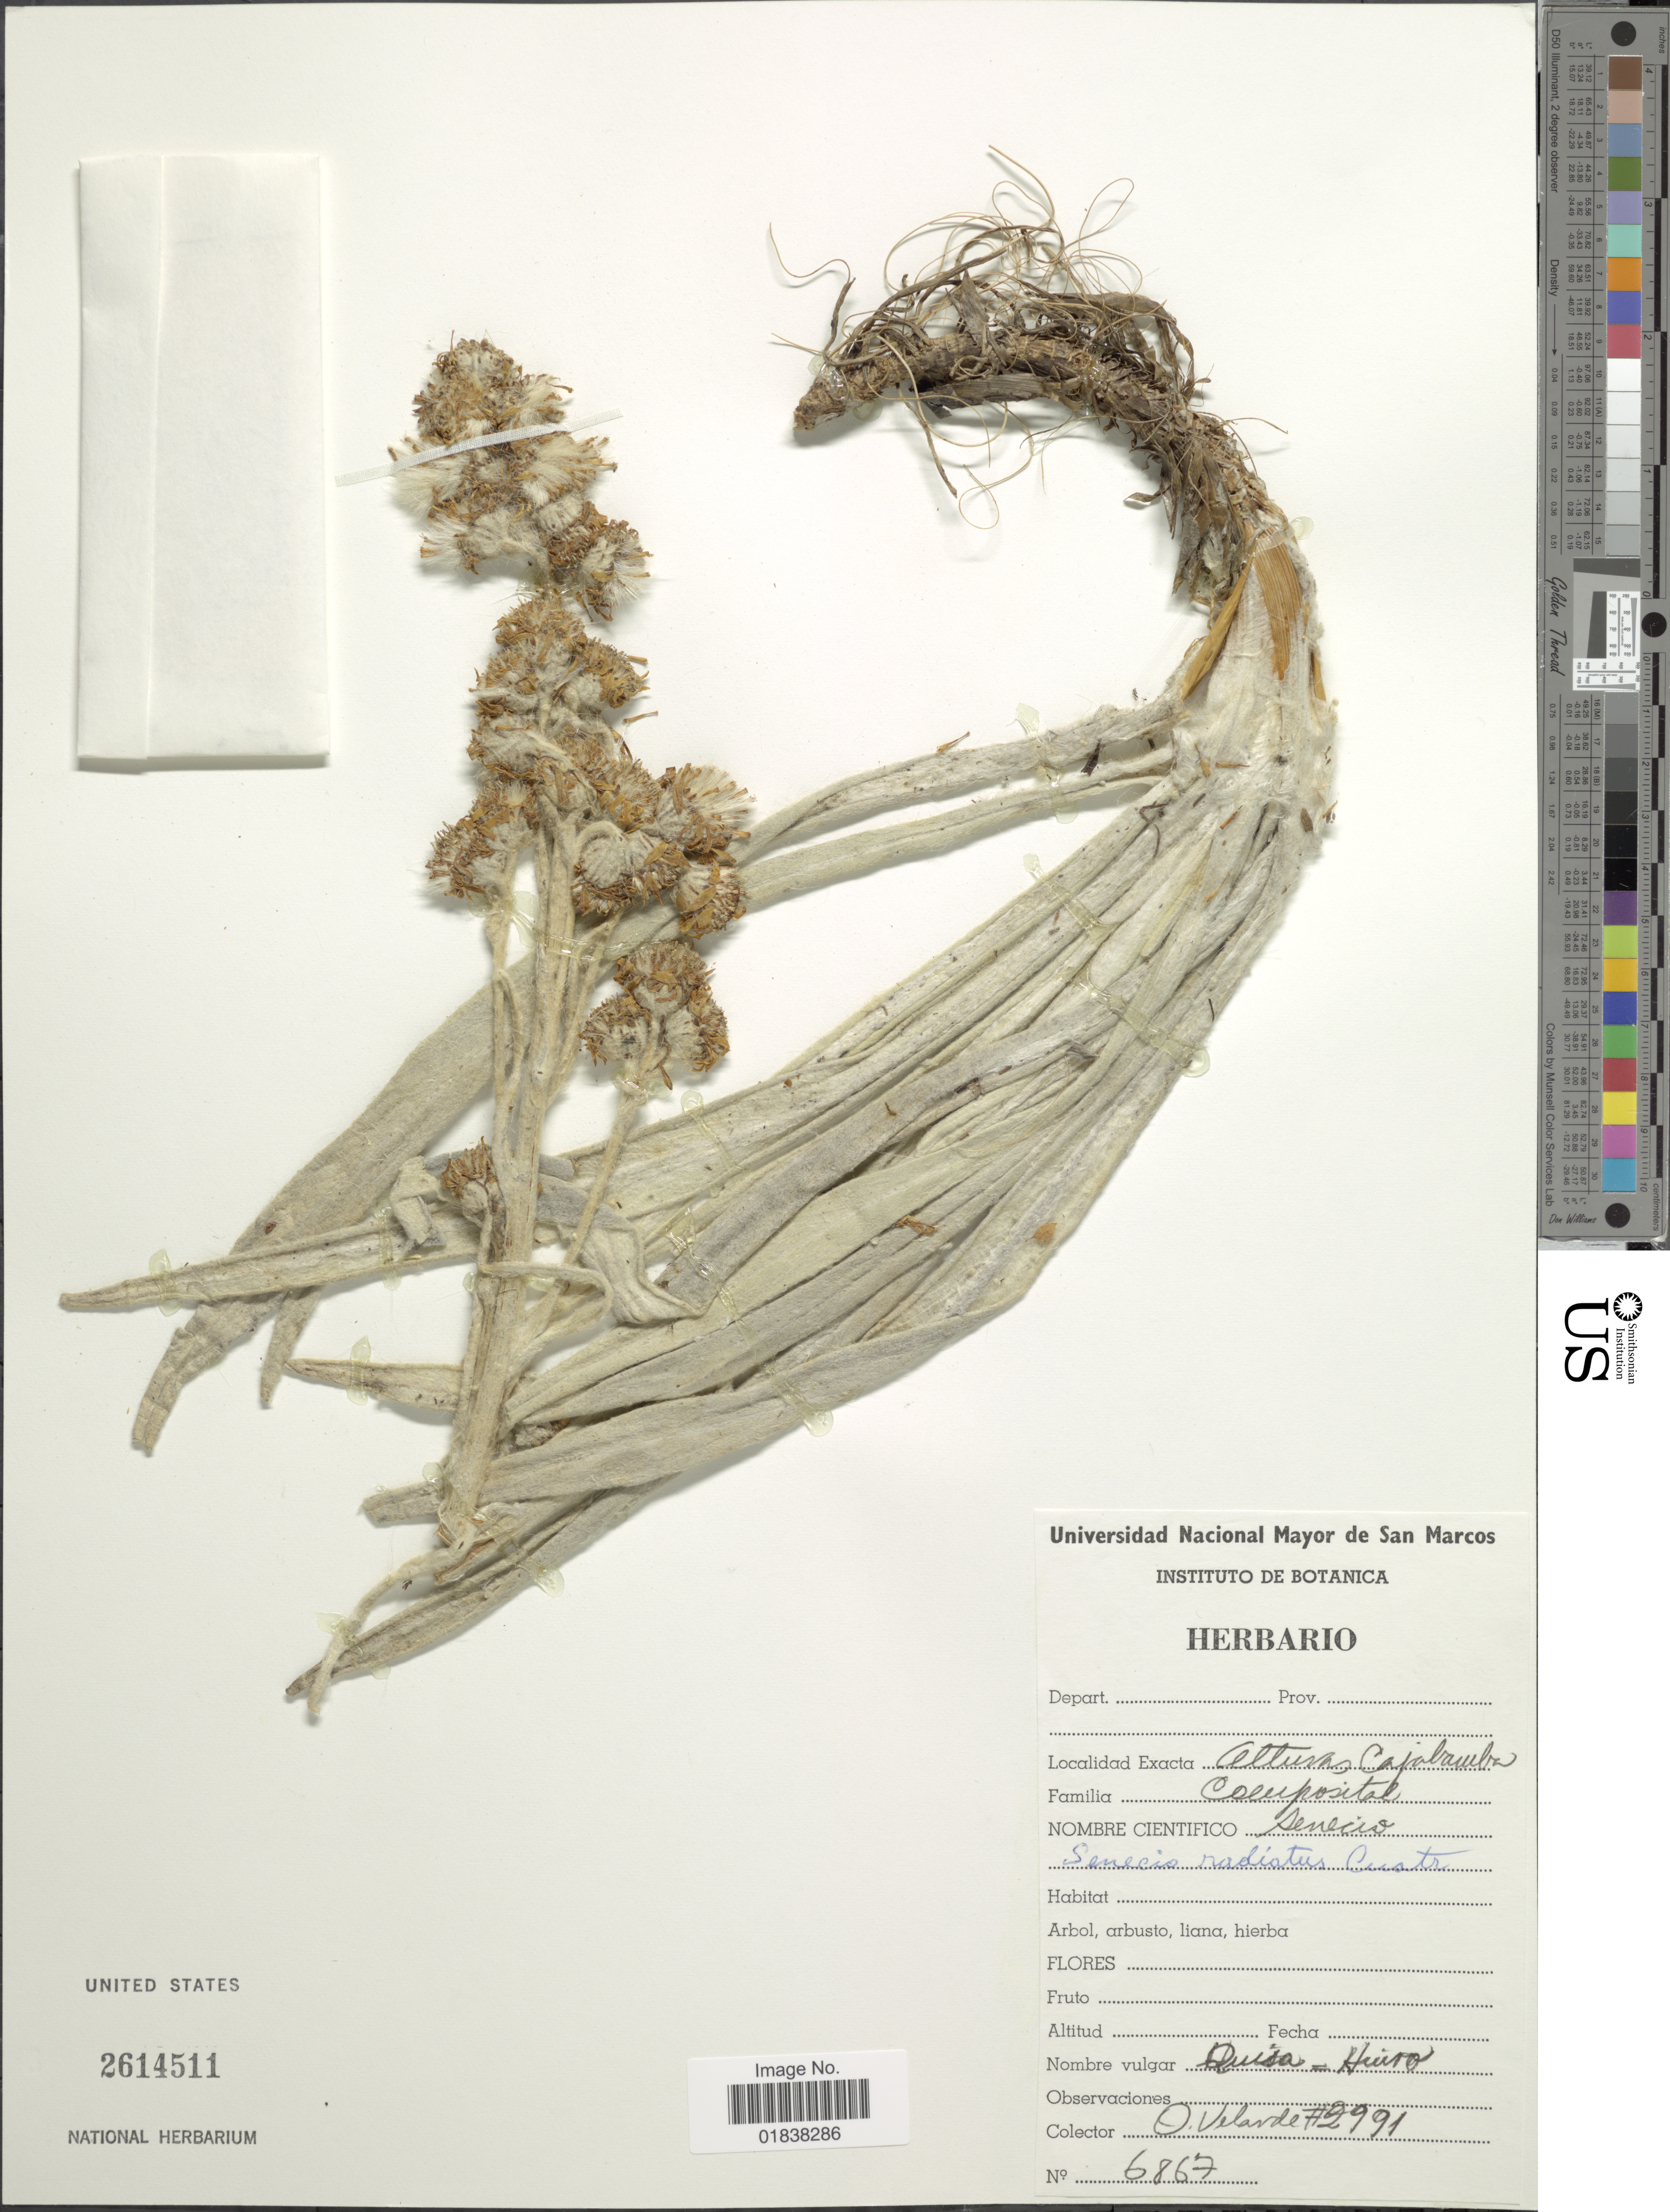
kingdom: Plantae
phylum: Tracheophyta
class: Magnoliopsida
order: Asterales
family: Asteraceae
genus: Senecio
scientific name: Senecio radiatus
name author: Cuatrec.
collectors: O. Velarde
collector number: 2991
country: Peru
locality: Alturas Cajabamba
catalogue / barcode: US 2614511